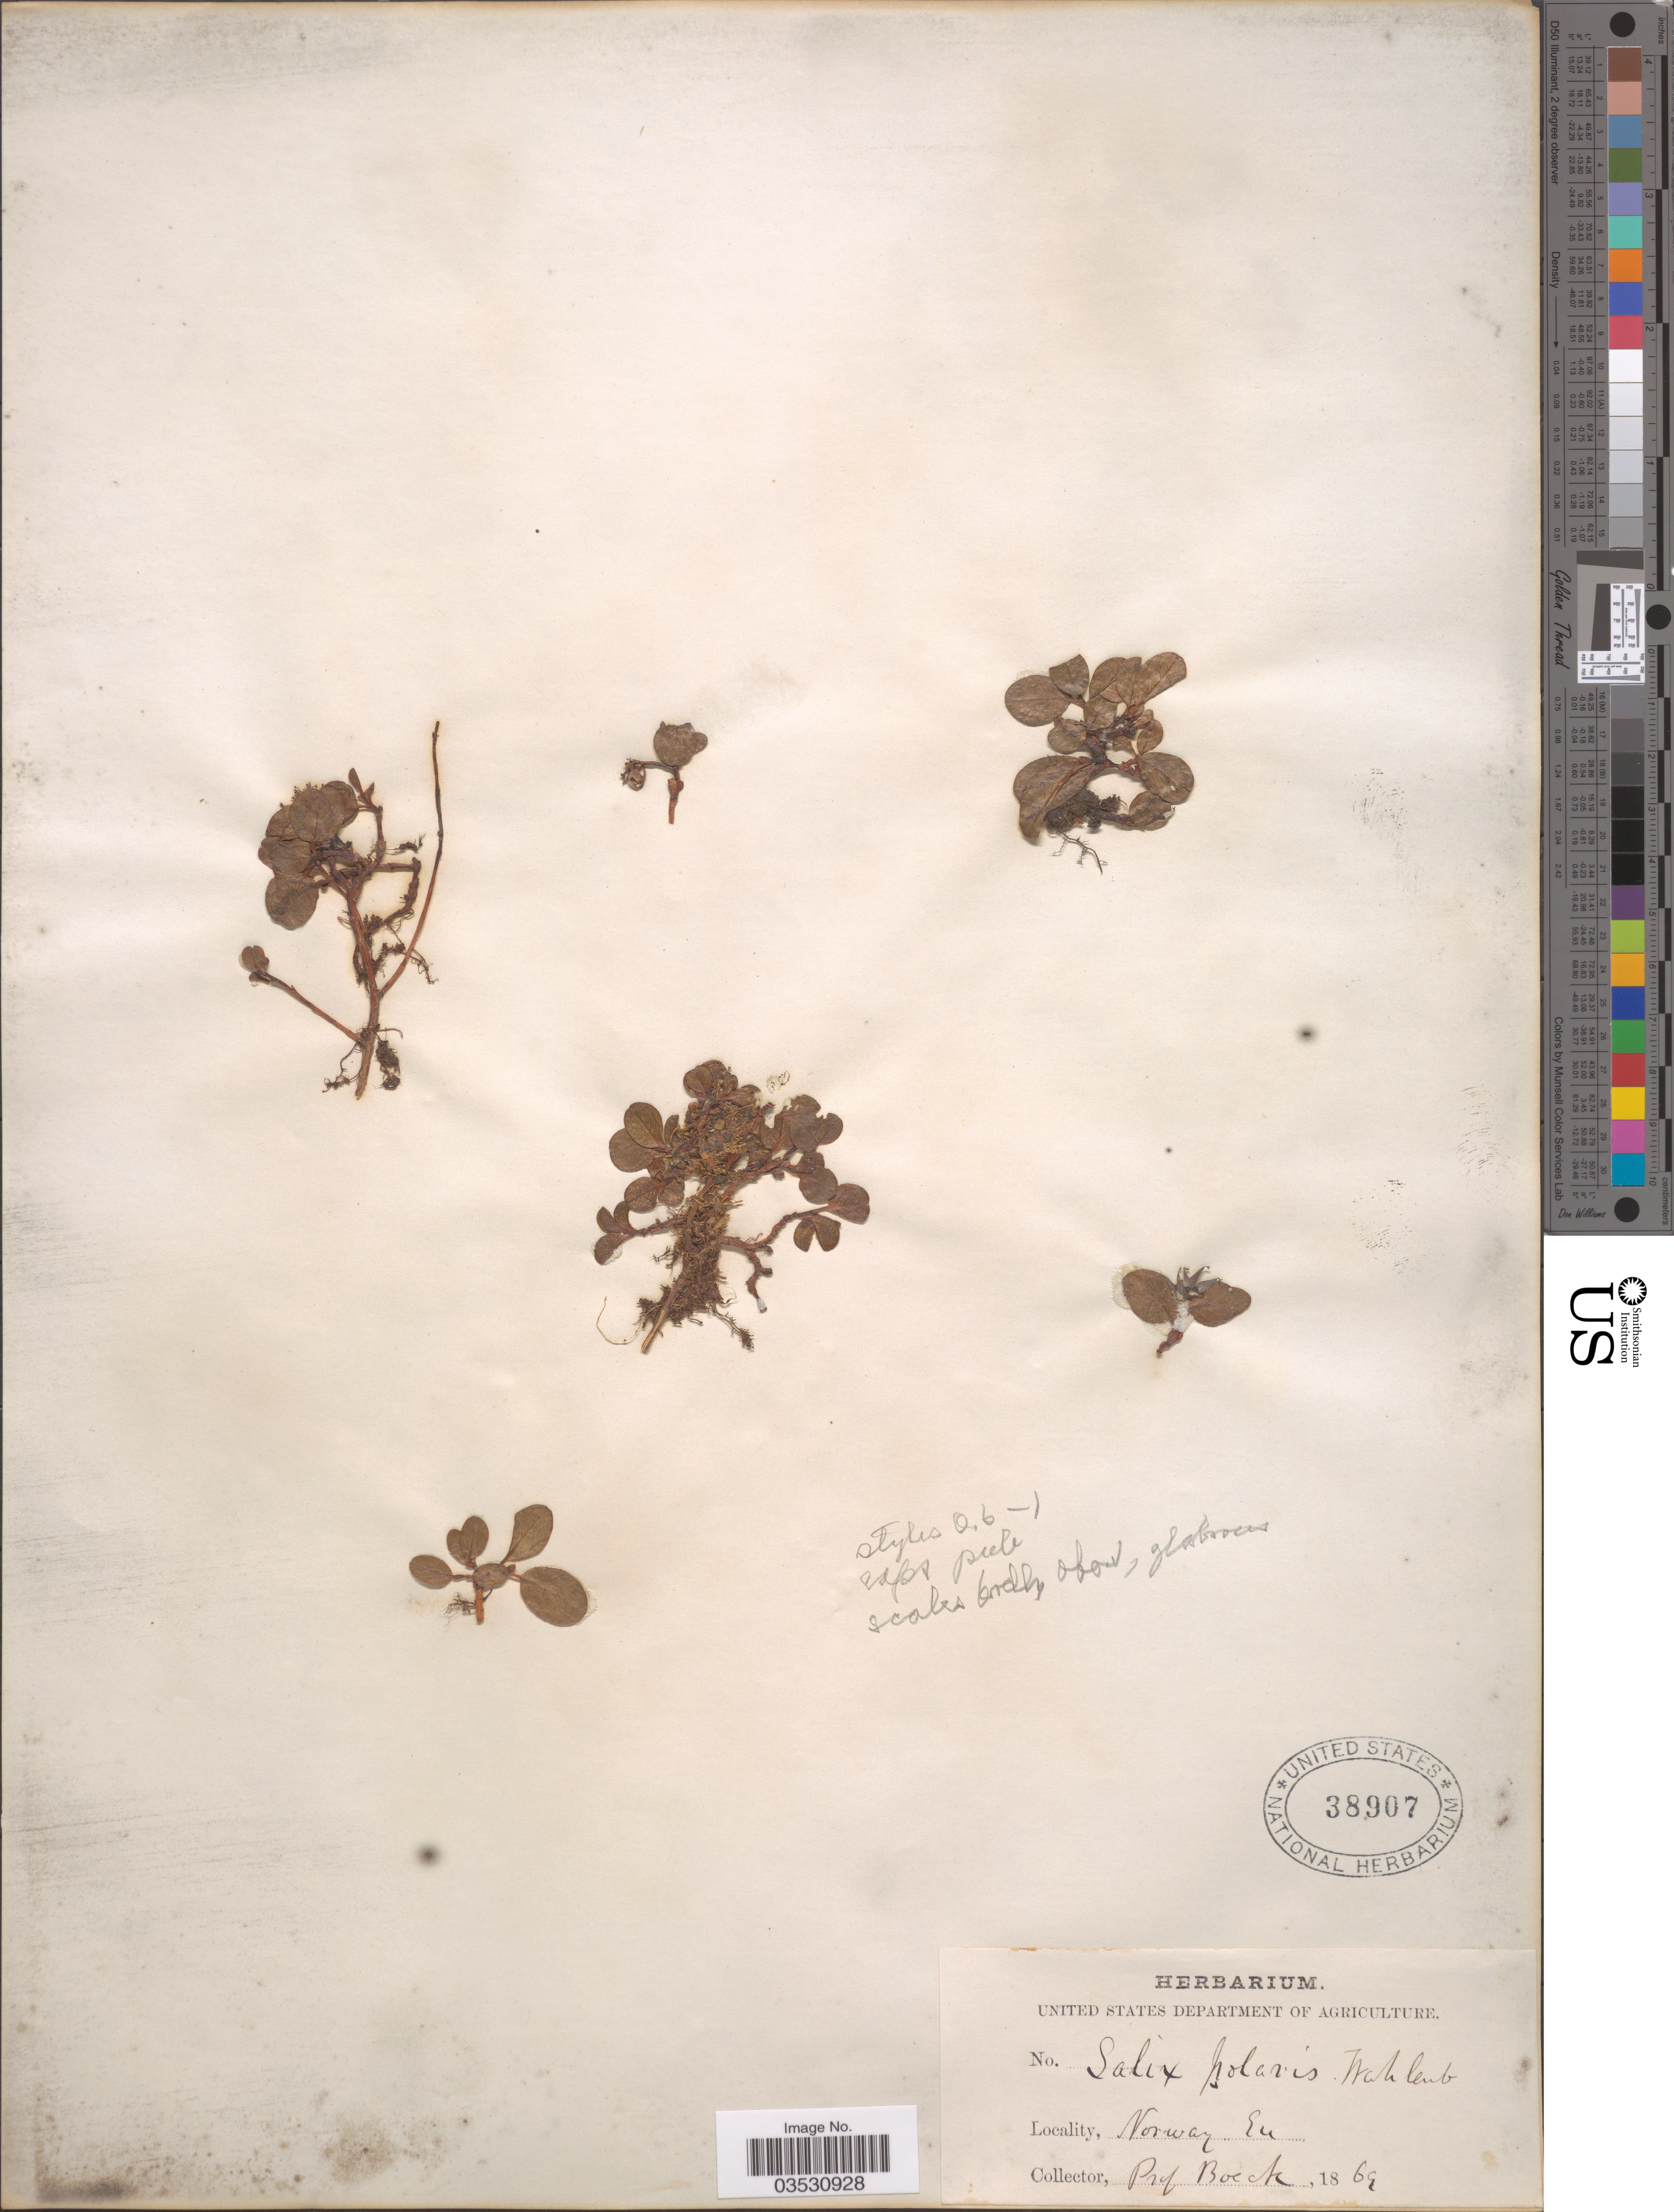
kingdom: Plantae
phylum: Tracheophyta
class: Magnoliopsida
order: Malpighiales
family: Salicaceae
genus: Salix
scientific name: Salix polaris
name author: Wahlenb.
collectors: Prof. Boeck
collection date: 1869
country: Norway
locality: Eu.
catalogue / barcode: US 38907